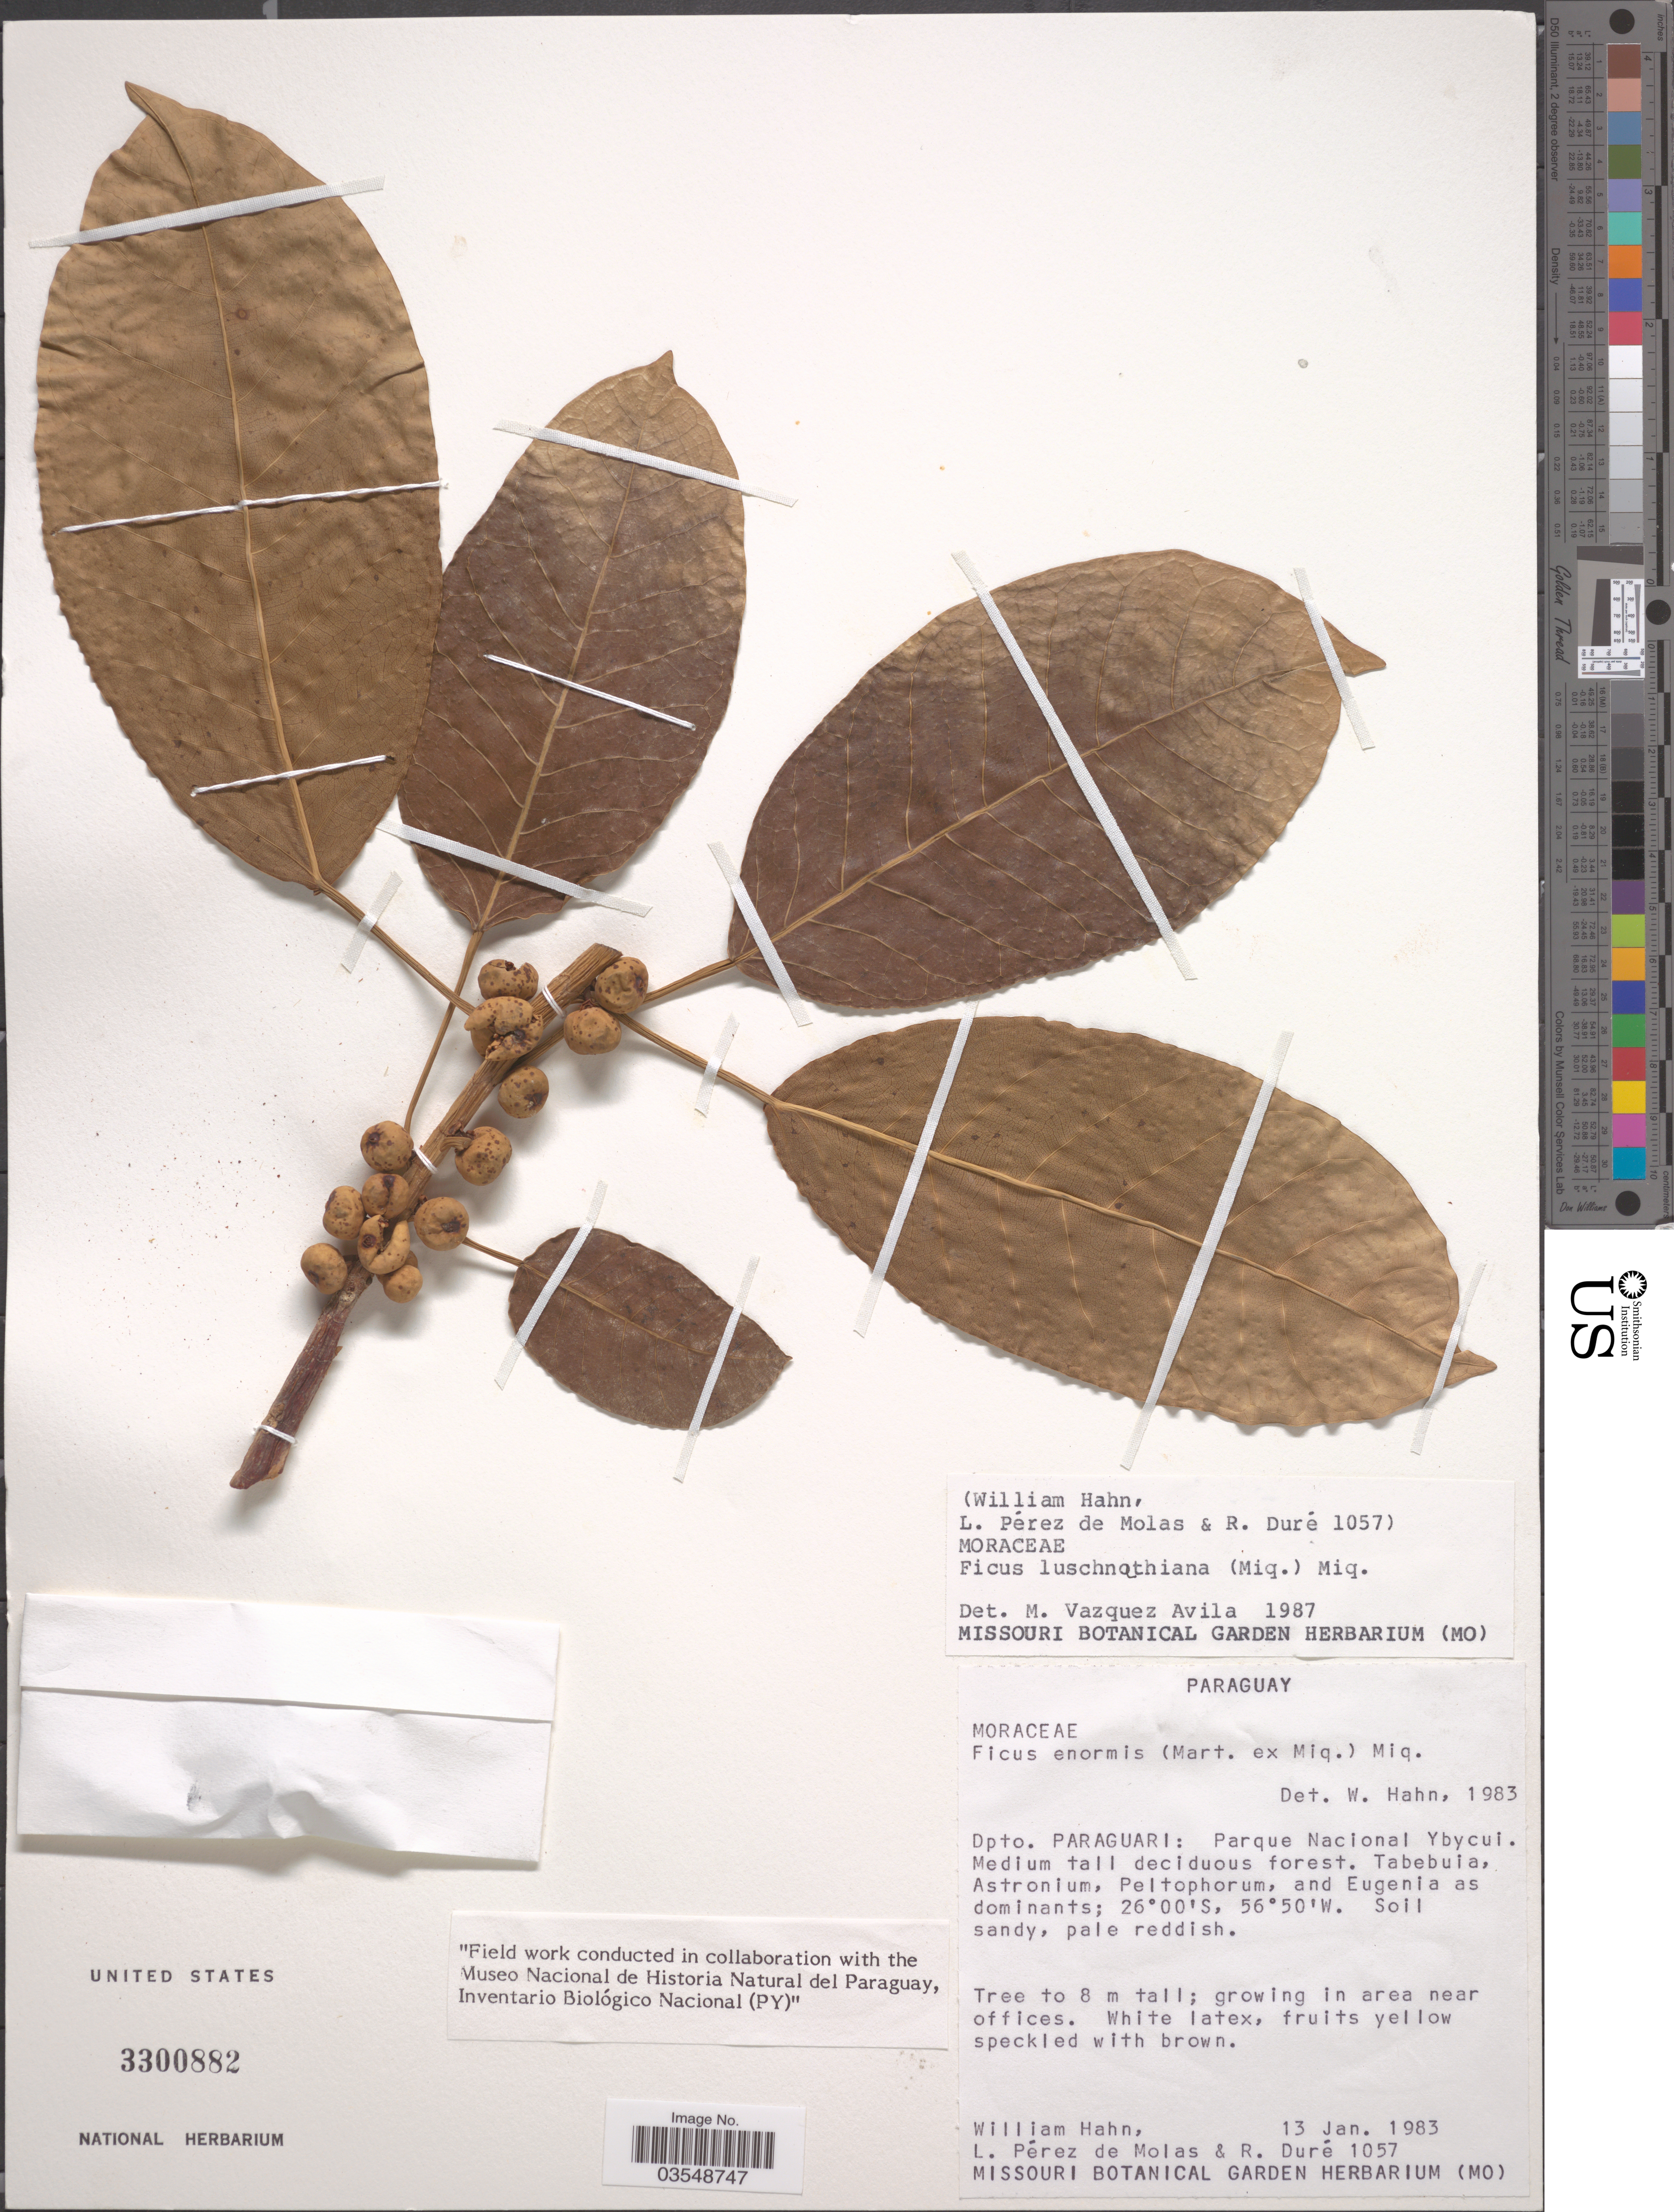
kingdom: Plantae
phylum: Tracheophyta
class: Magnoliopsida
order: Rosales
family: Moraceae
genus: Ficus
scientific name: Ficus luschnathiana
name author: (Miq.) Miq.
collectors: W. Hahn, L. Perez de Molas & R. Duré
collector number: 1057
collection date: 1983-01-13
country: Paraguay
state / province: Paraguari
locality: Dpto. Paraguari: Parque Nacional Ybycui.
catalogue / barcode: US 3300882